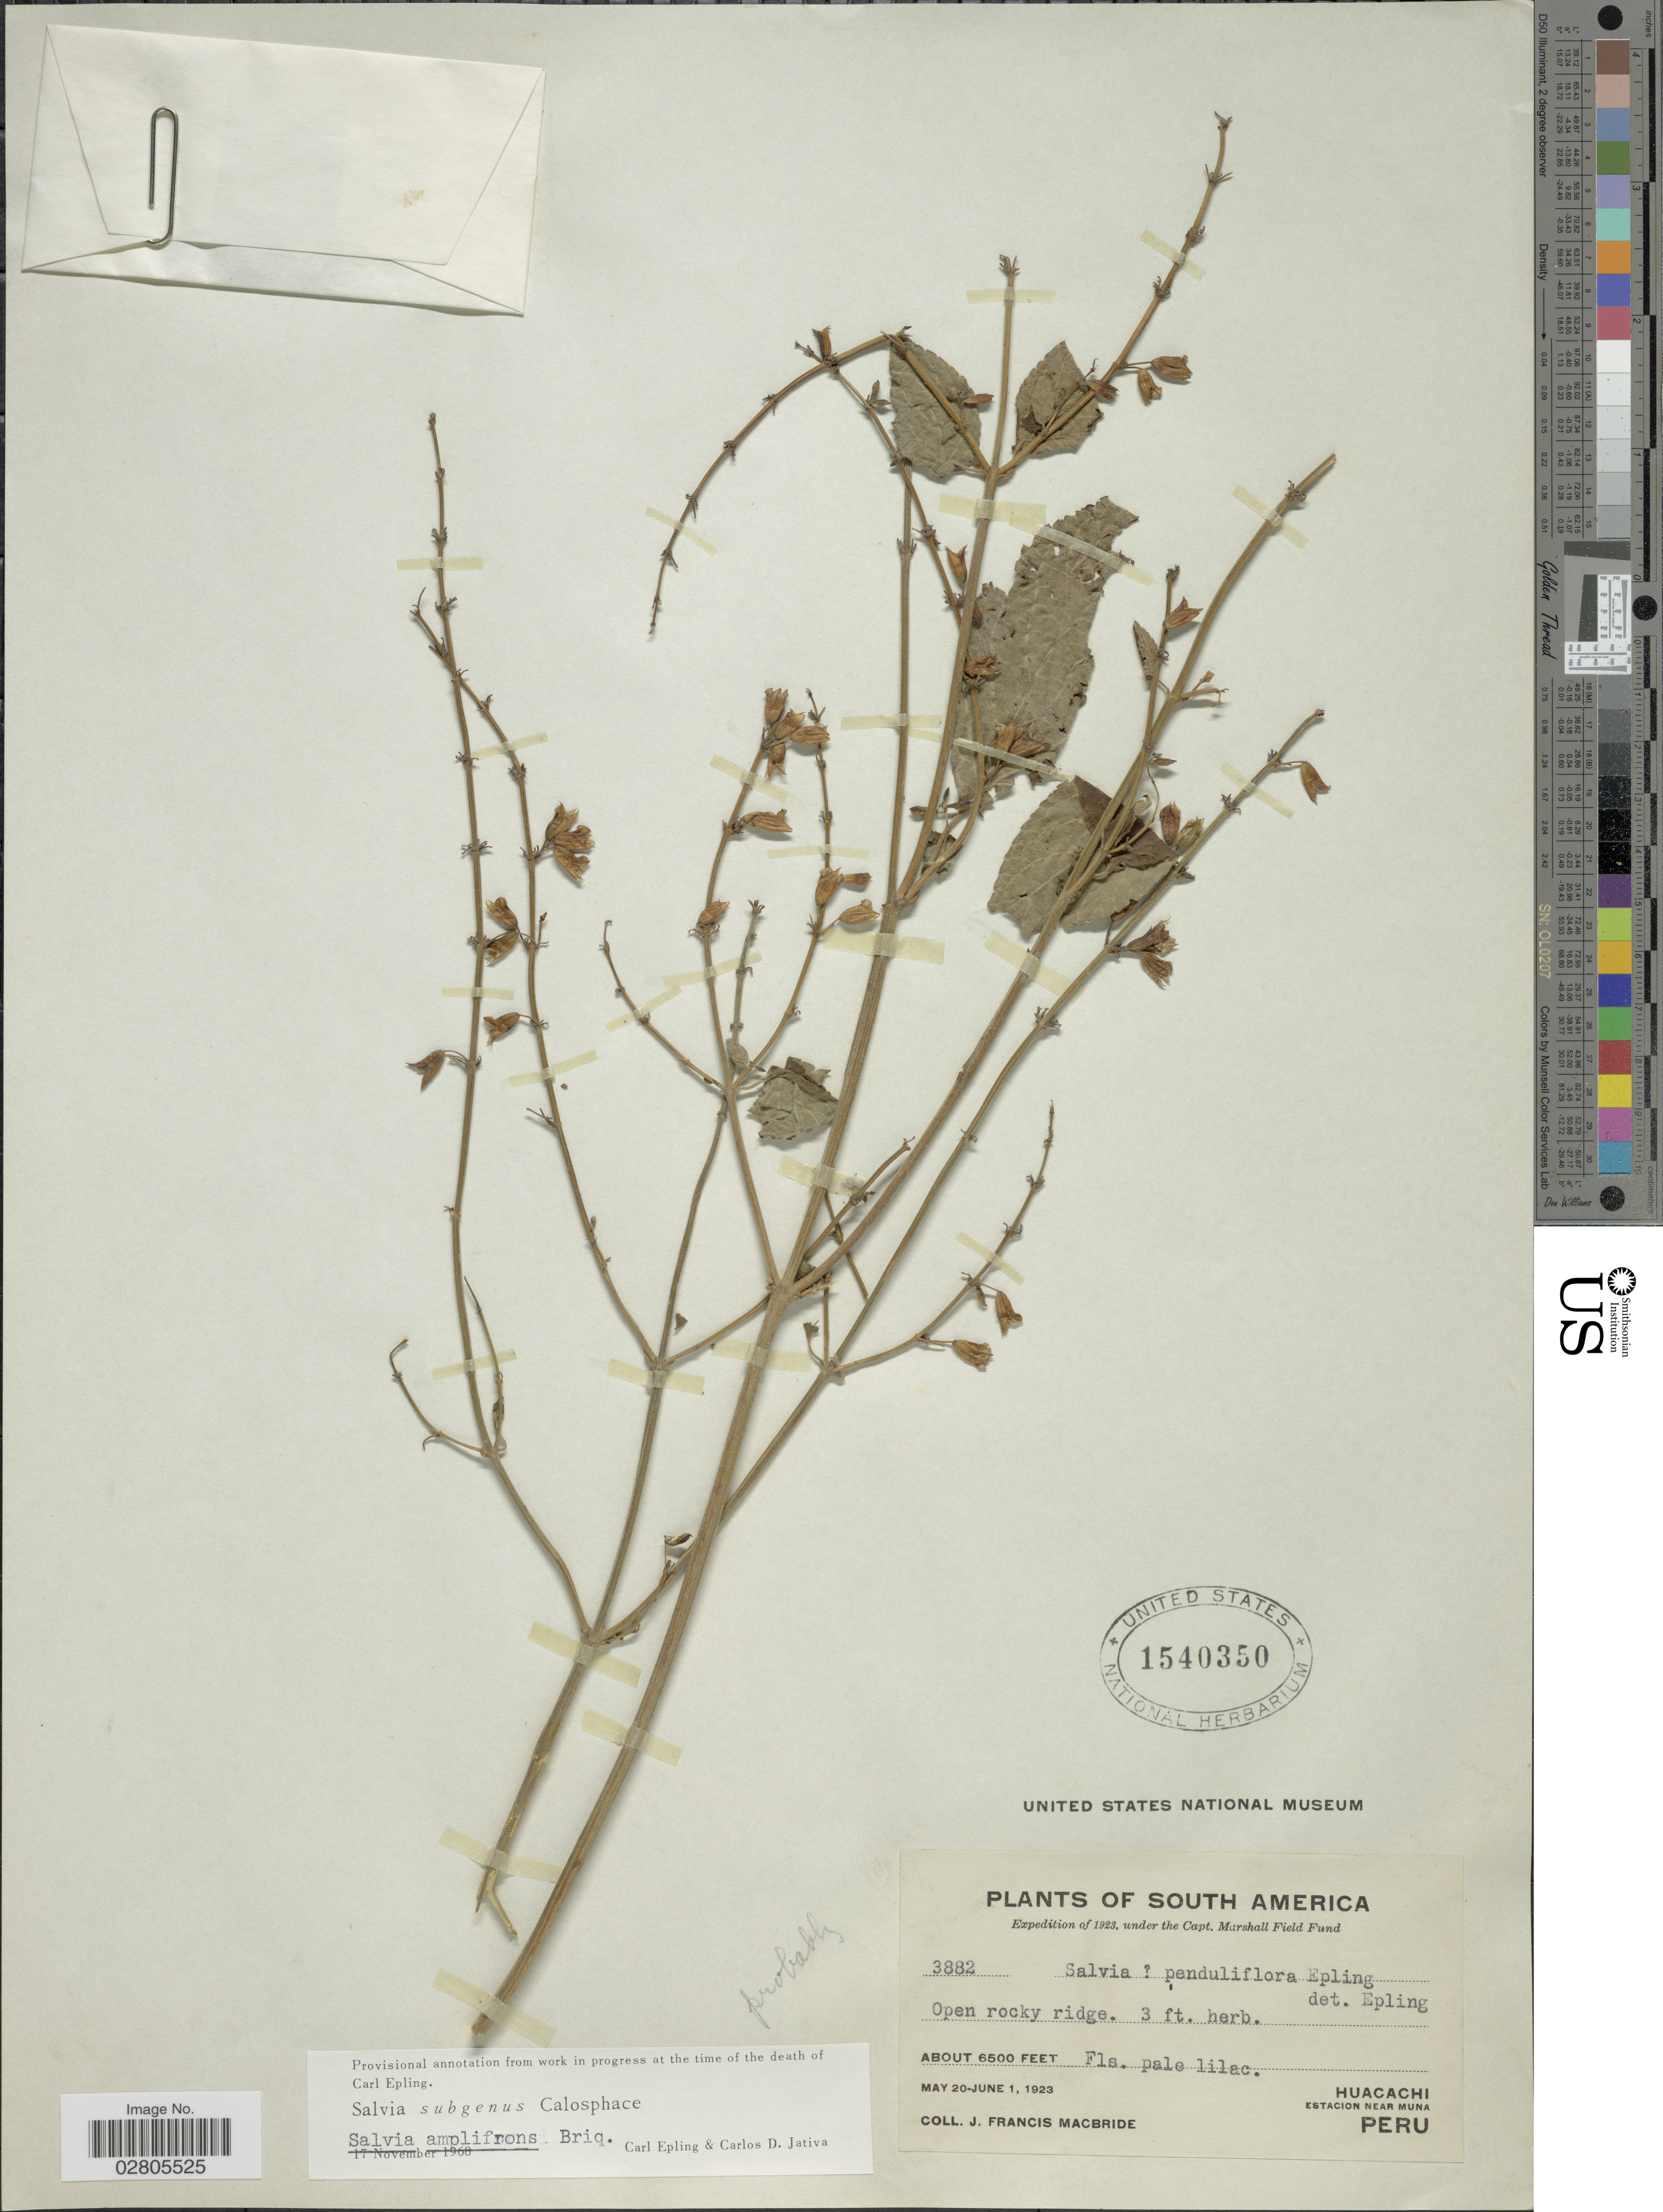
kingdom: Plantae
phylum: Tracheophyta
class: Magnoliopsida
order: Lamiales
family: Lamiaceae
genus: Salvia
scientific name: Salvia sp.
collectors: J. F. Macbride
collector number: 3882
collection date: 1923-05-20/1923-06-01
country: Peru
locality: Huacachi, Estacion near Muna.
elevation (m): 1981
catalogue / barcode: US 1540350